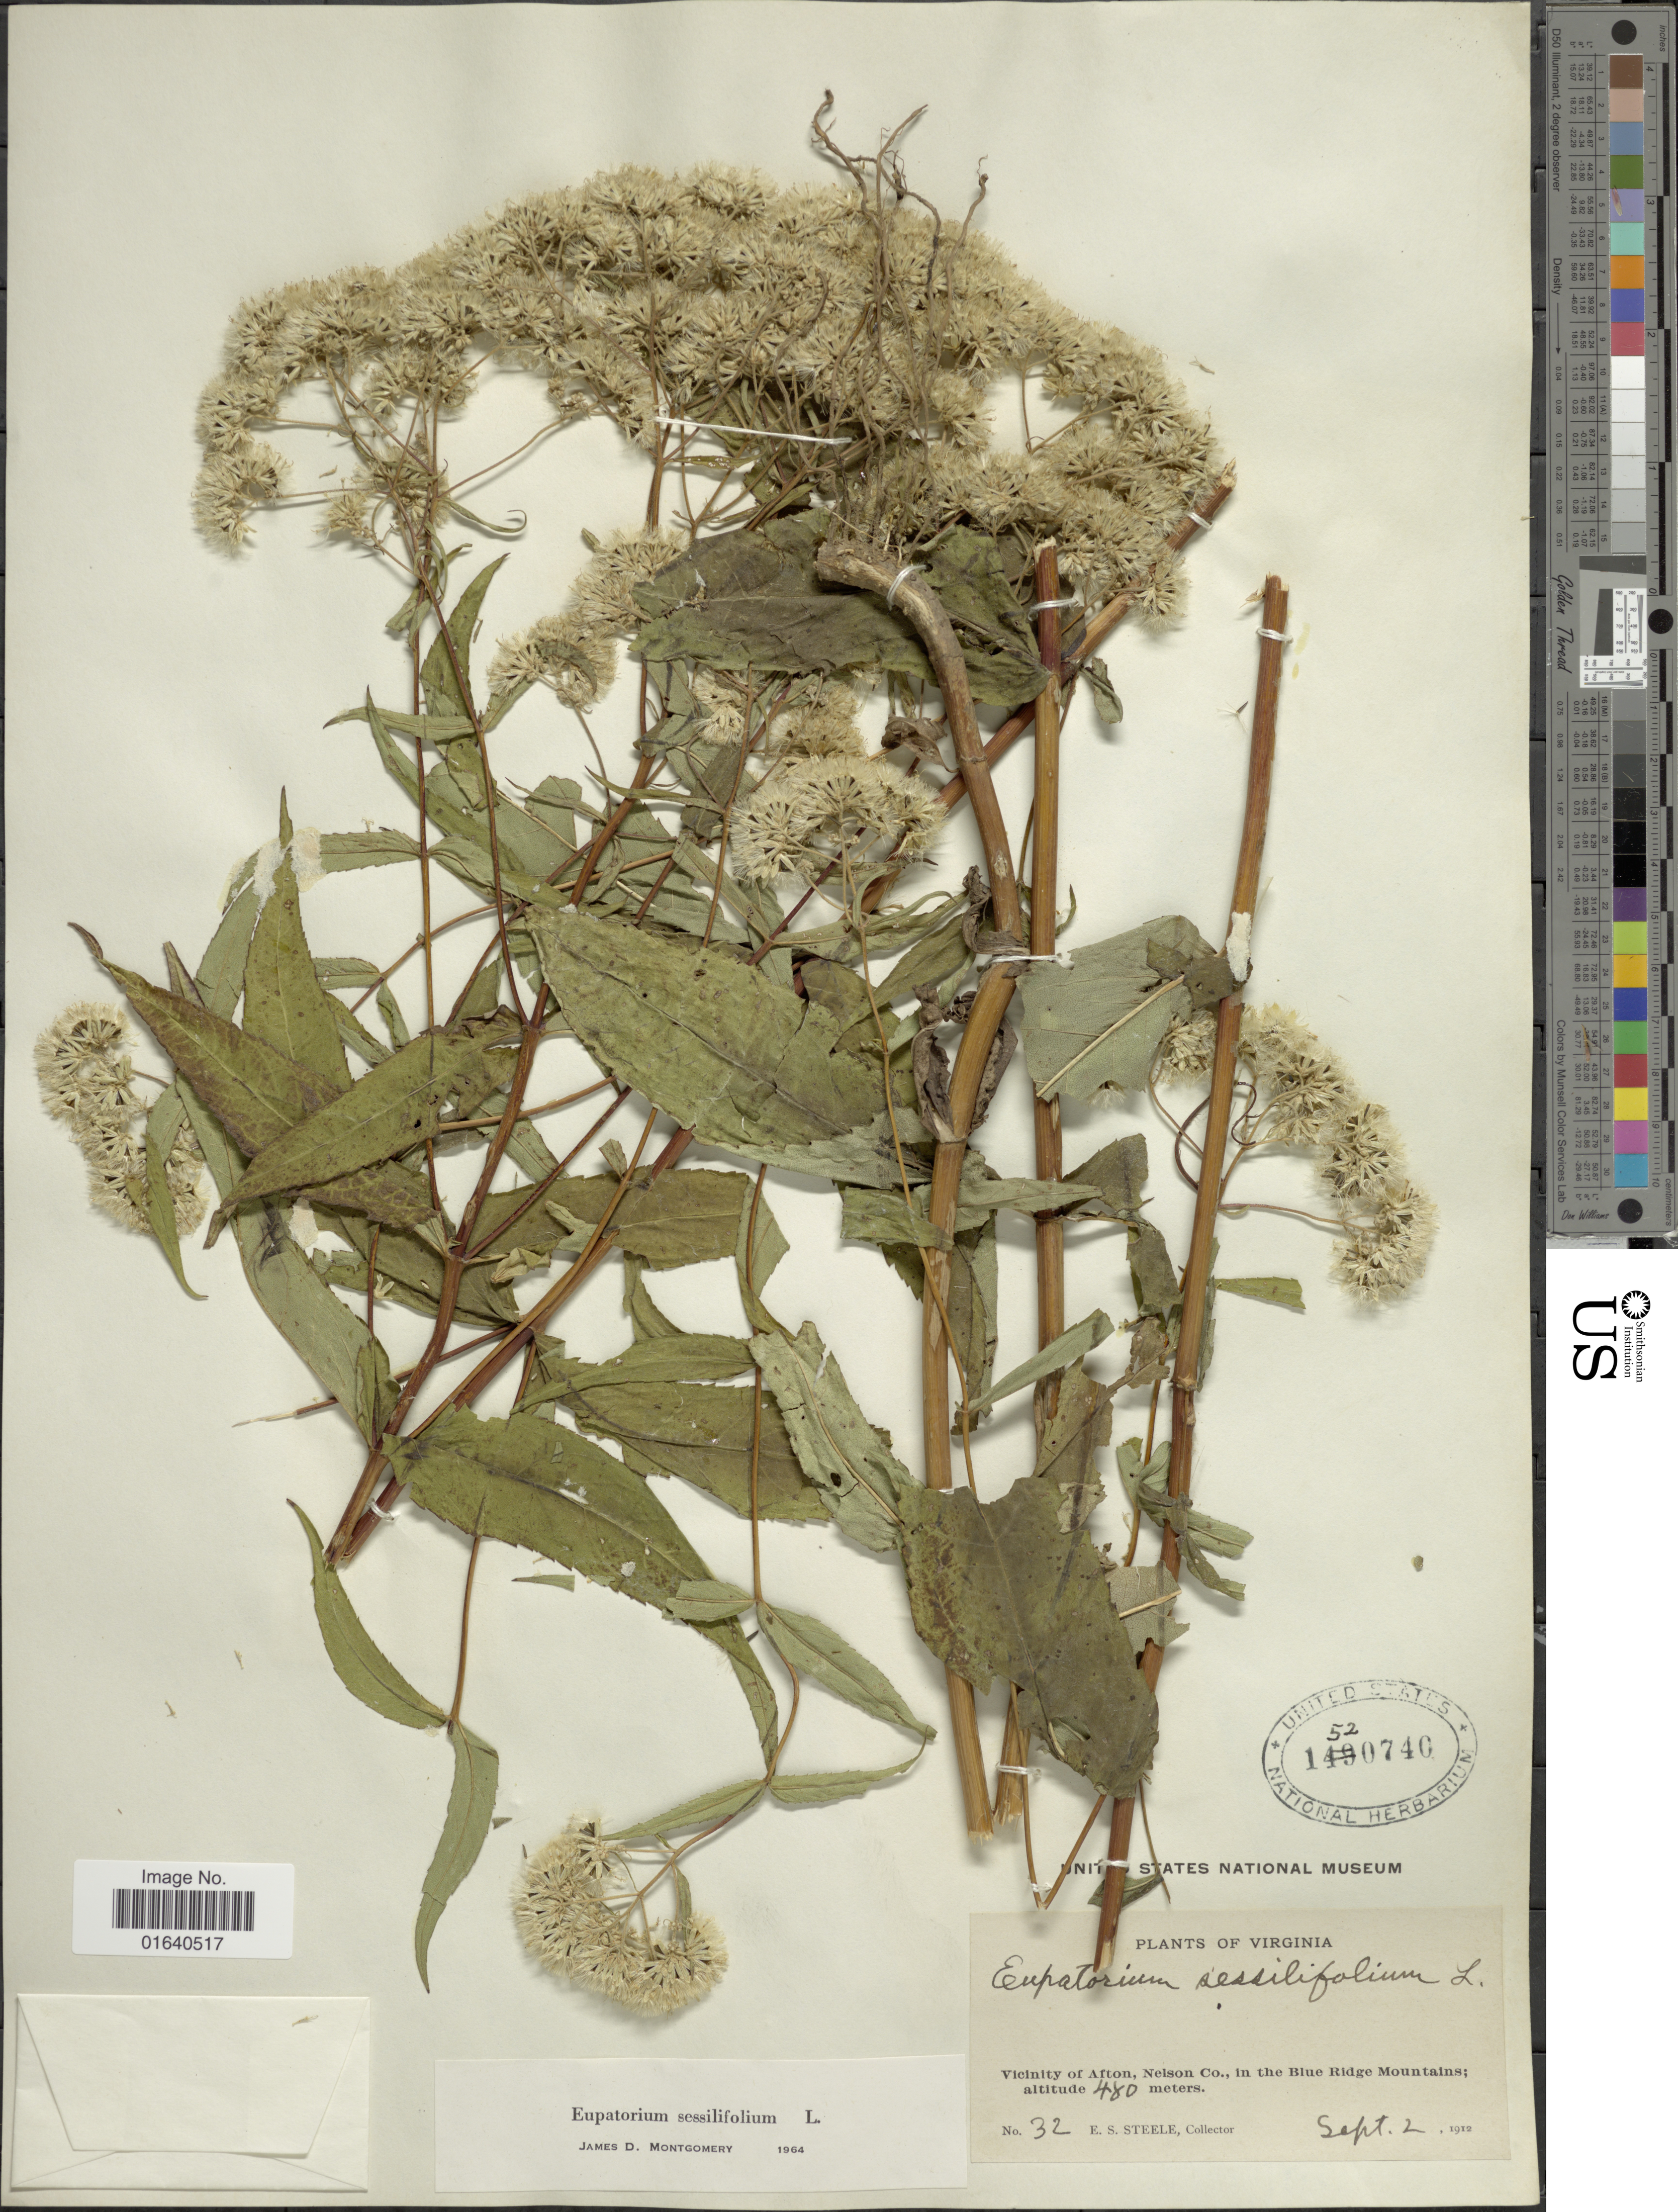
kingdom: Plantae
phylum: Tracheophyta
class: Magnoliopsida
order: Asterales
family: Asteraceae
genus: Eupatorium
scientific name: Eupatorium sessilifolium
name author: L.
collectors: E. Steele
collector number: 32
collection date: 1912-09-02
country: United States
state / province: Virginia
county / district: Nelson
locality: Vicinity of Afton, Nelson Co., in the Blue Ridge Mountains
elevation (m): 480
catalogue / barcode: US 1520740